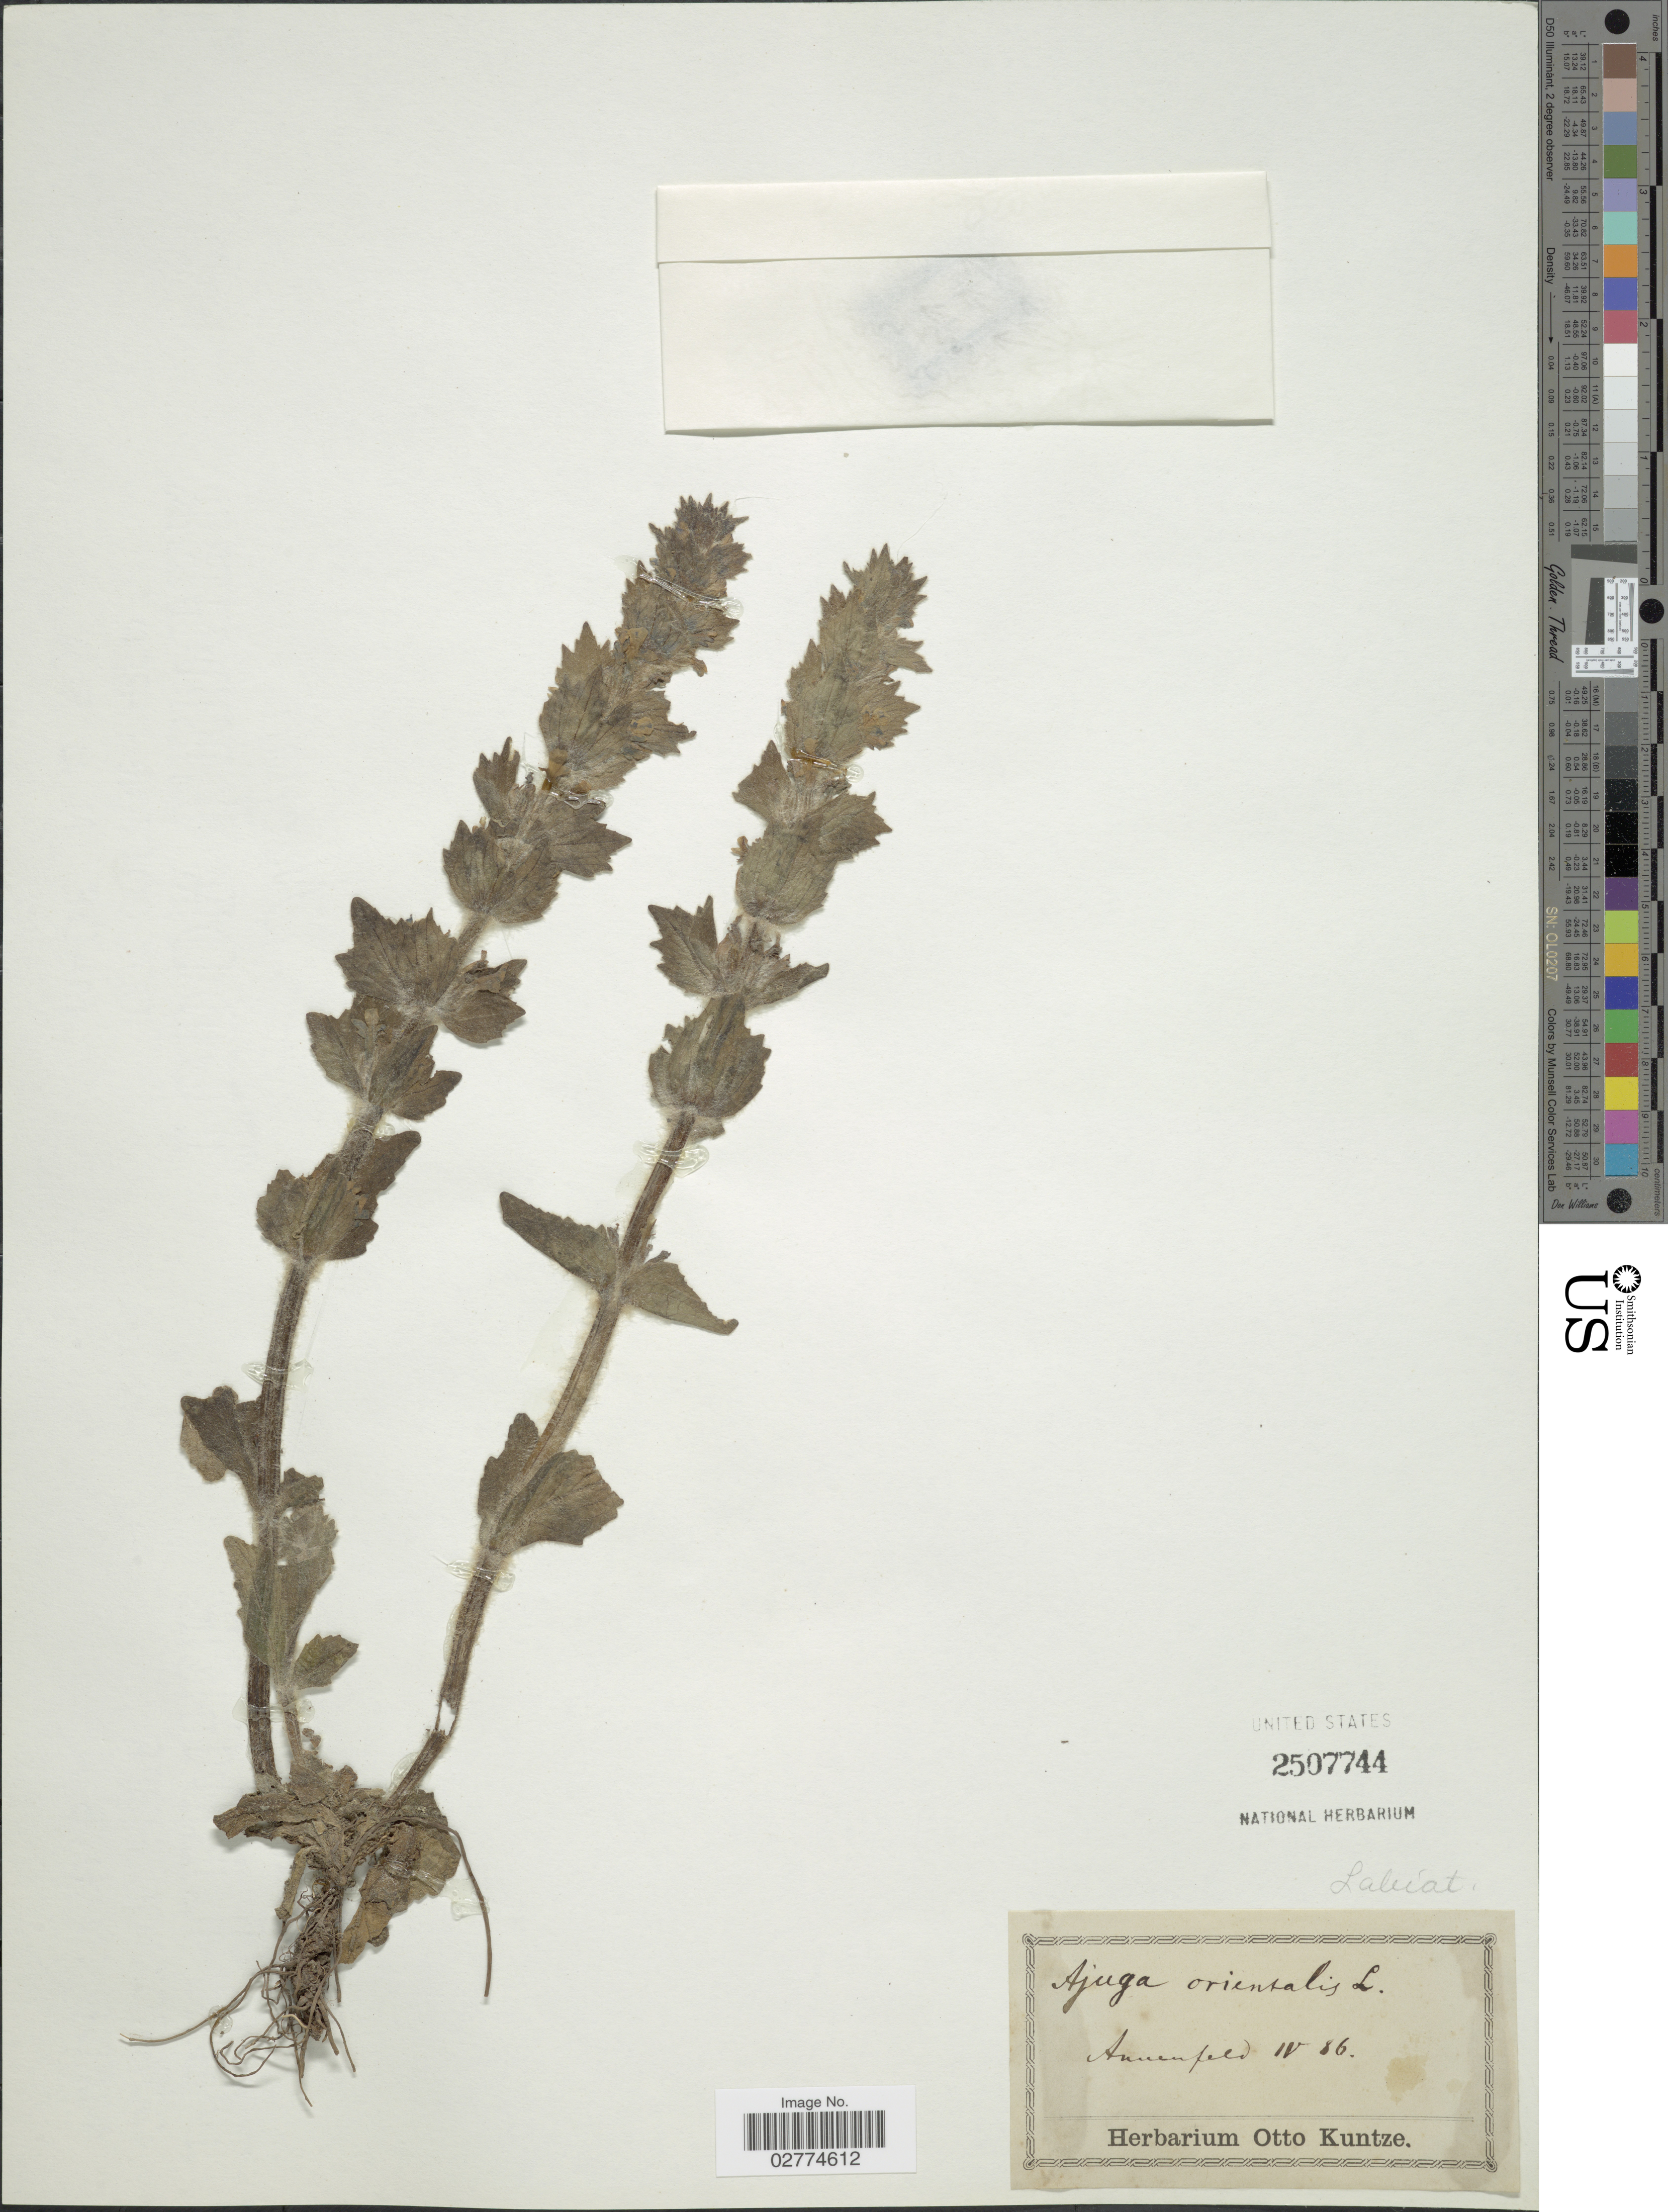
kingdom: Plantae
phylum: Tracheophyta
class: Magnoliopsida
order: Lamiales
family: Lamiaceae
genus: Ajuga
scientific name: Ajuga orientalis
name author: L.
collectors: ex herb. Otto Kuntze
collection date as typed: Transcribed d/m/y: /4/86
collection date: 1886-04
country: Azerbaijan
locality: Annenfeld.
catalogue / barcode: US 2507744